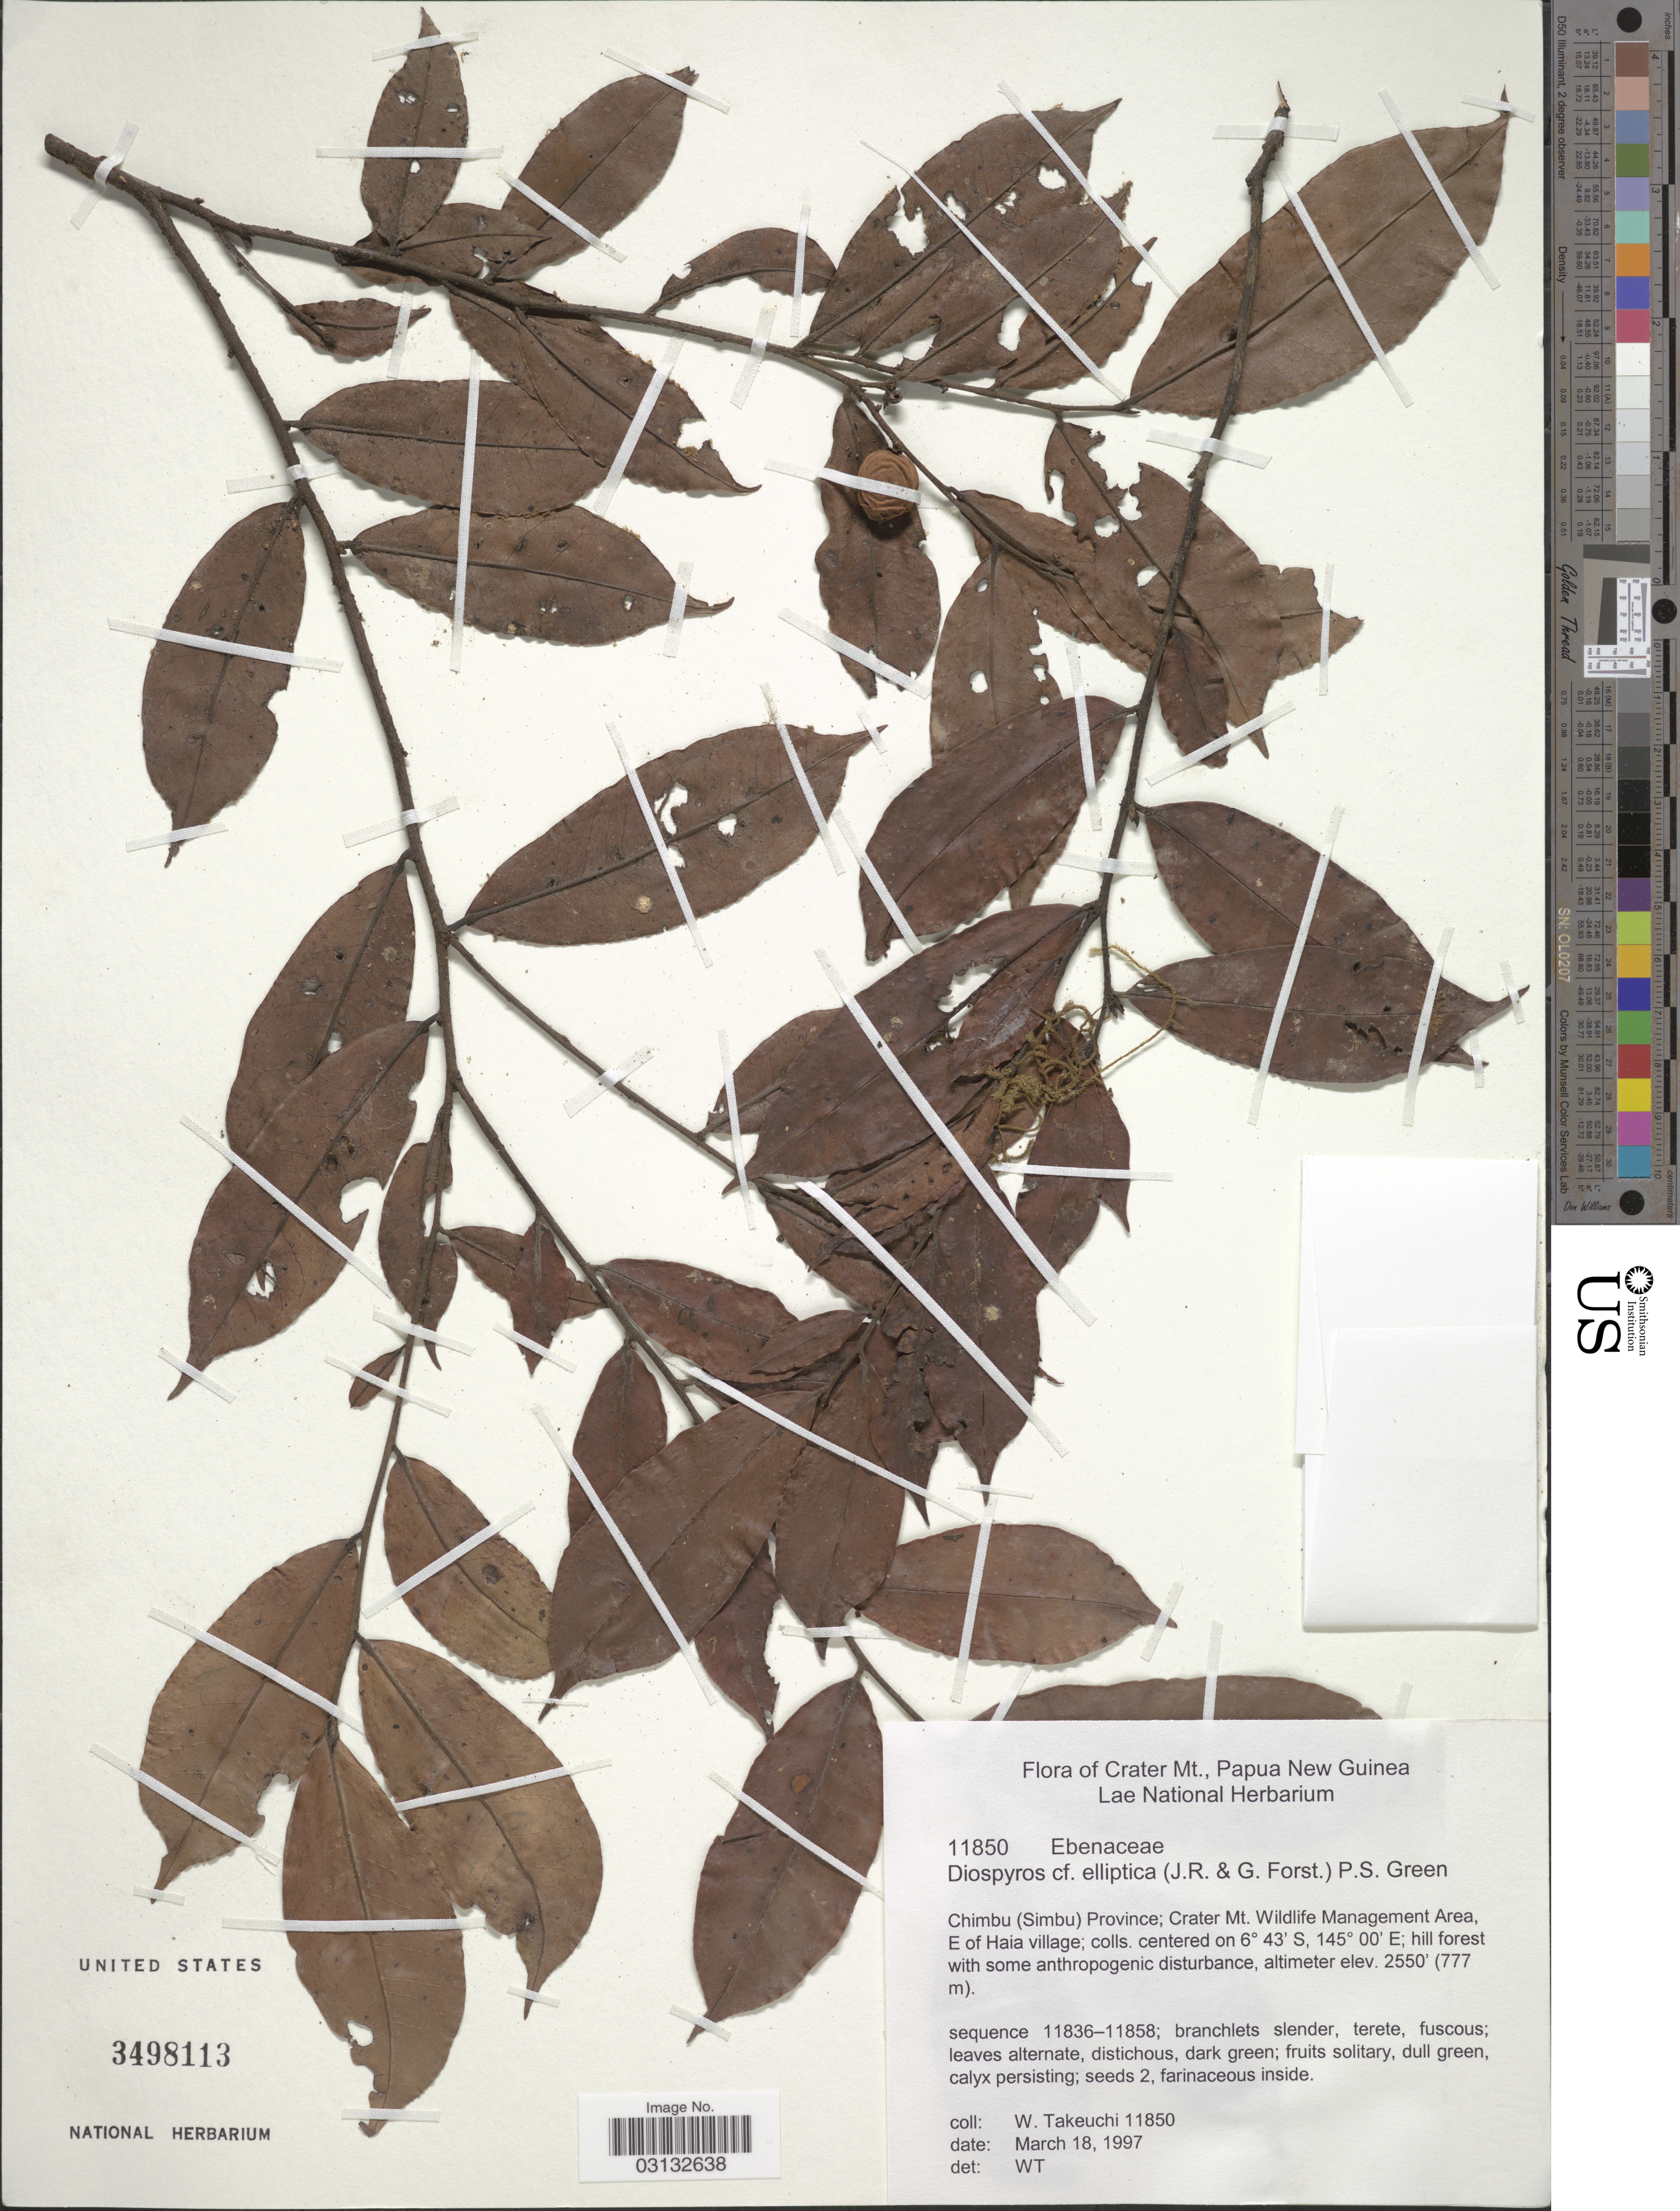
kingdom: Plantae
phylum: Tracheophyta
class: Magnoliopsida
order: Ericales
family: Ebenaceae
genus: Diospyros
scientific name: Diospyros elliptica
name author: P.S. Green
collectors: W. Takeuchi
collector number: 11850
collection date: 1997-03-18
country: Papua New Guinea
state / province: Chimbu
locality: Crater Mt. Chimbu (Simbu) Province; Crater Mt. Wildlife Management Area, E of Haia village.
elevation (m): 777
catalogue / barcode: US 3498113